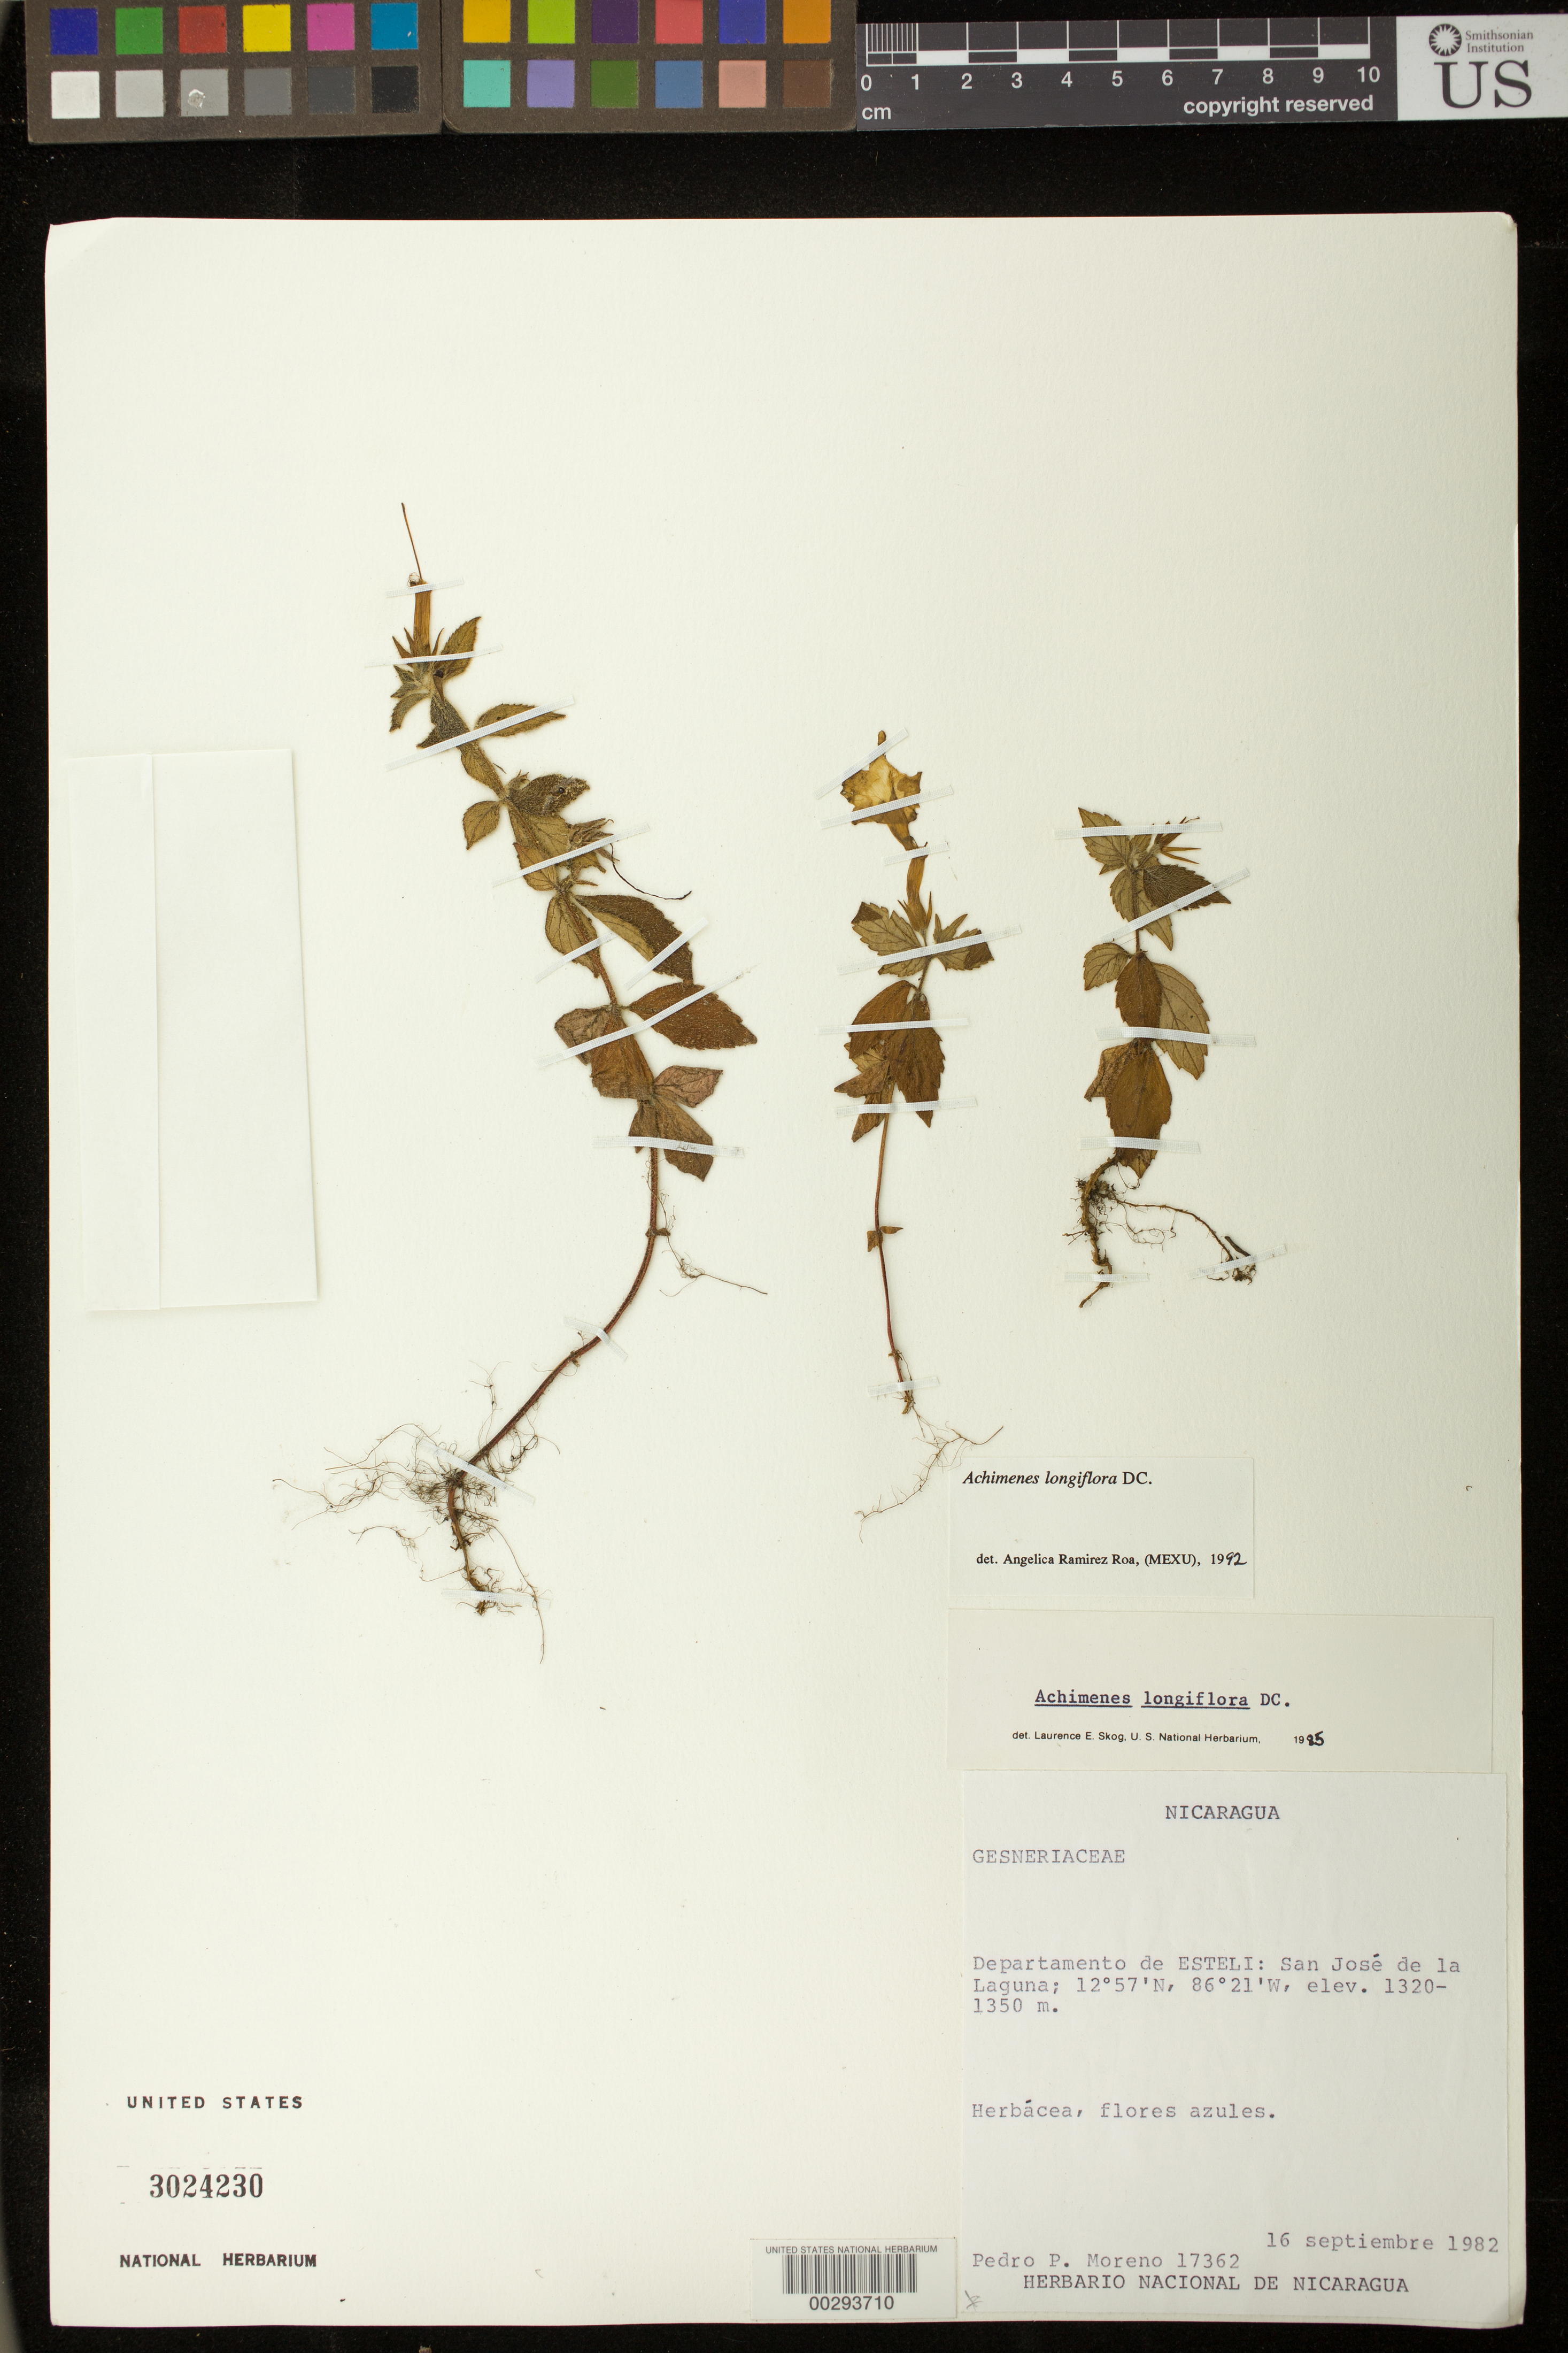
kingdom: Plantae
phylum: Tracheophyta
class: Magnoliopsida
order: Lamiales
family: Gesneriaceae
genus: Achimenes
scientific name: Achimenes longiflora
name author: DC.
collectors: P. Moreno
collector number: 17362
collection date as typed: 16 Sep 1982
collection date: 1982-09-16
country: Nicaragua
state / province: Esteli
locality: San Jose de la Laguna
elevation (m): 1320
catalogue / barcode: US 3024230